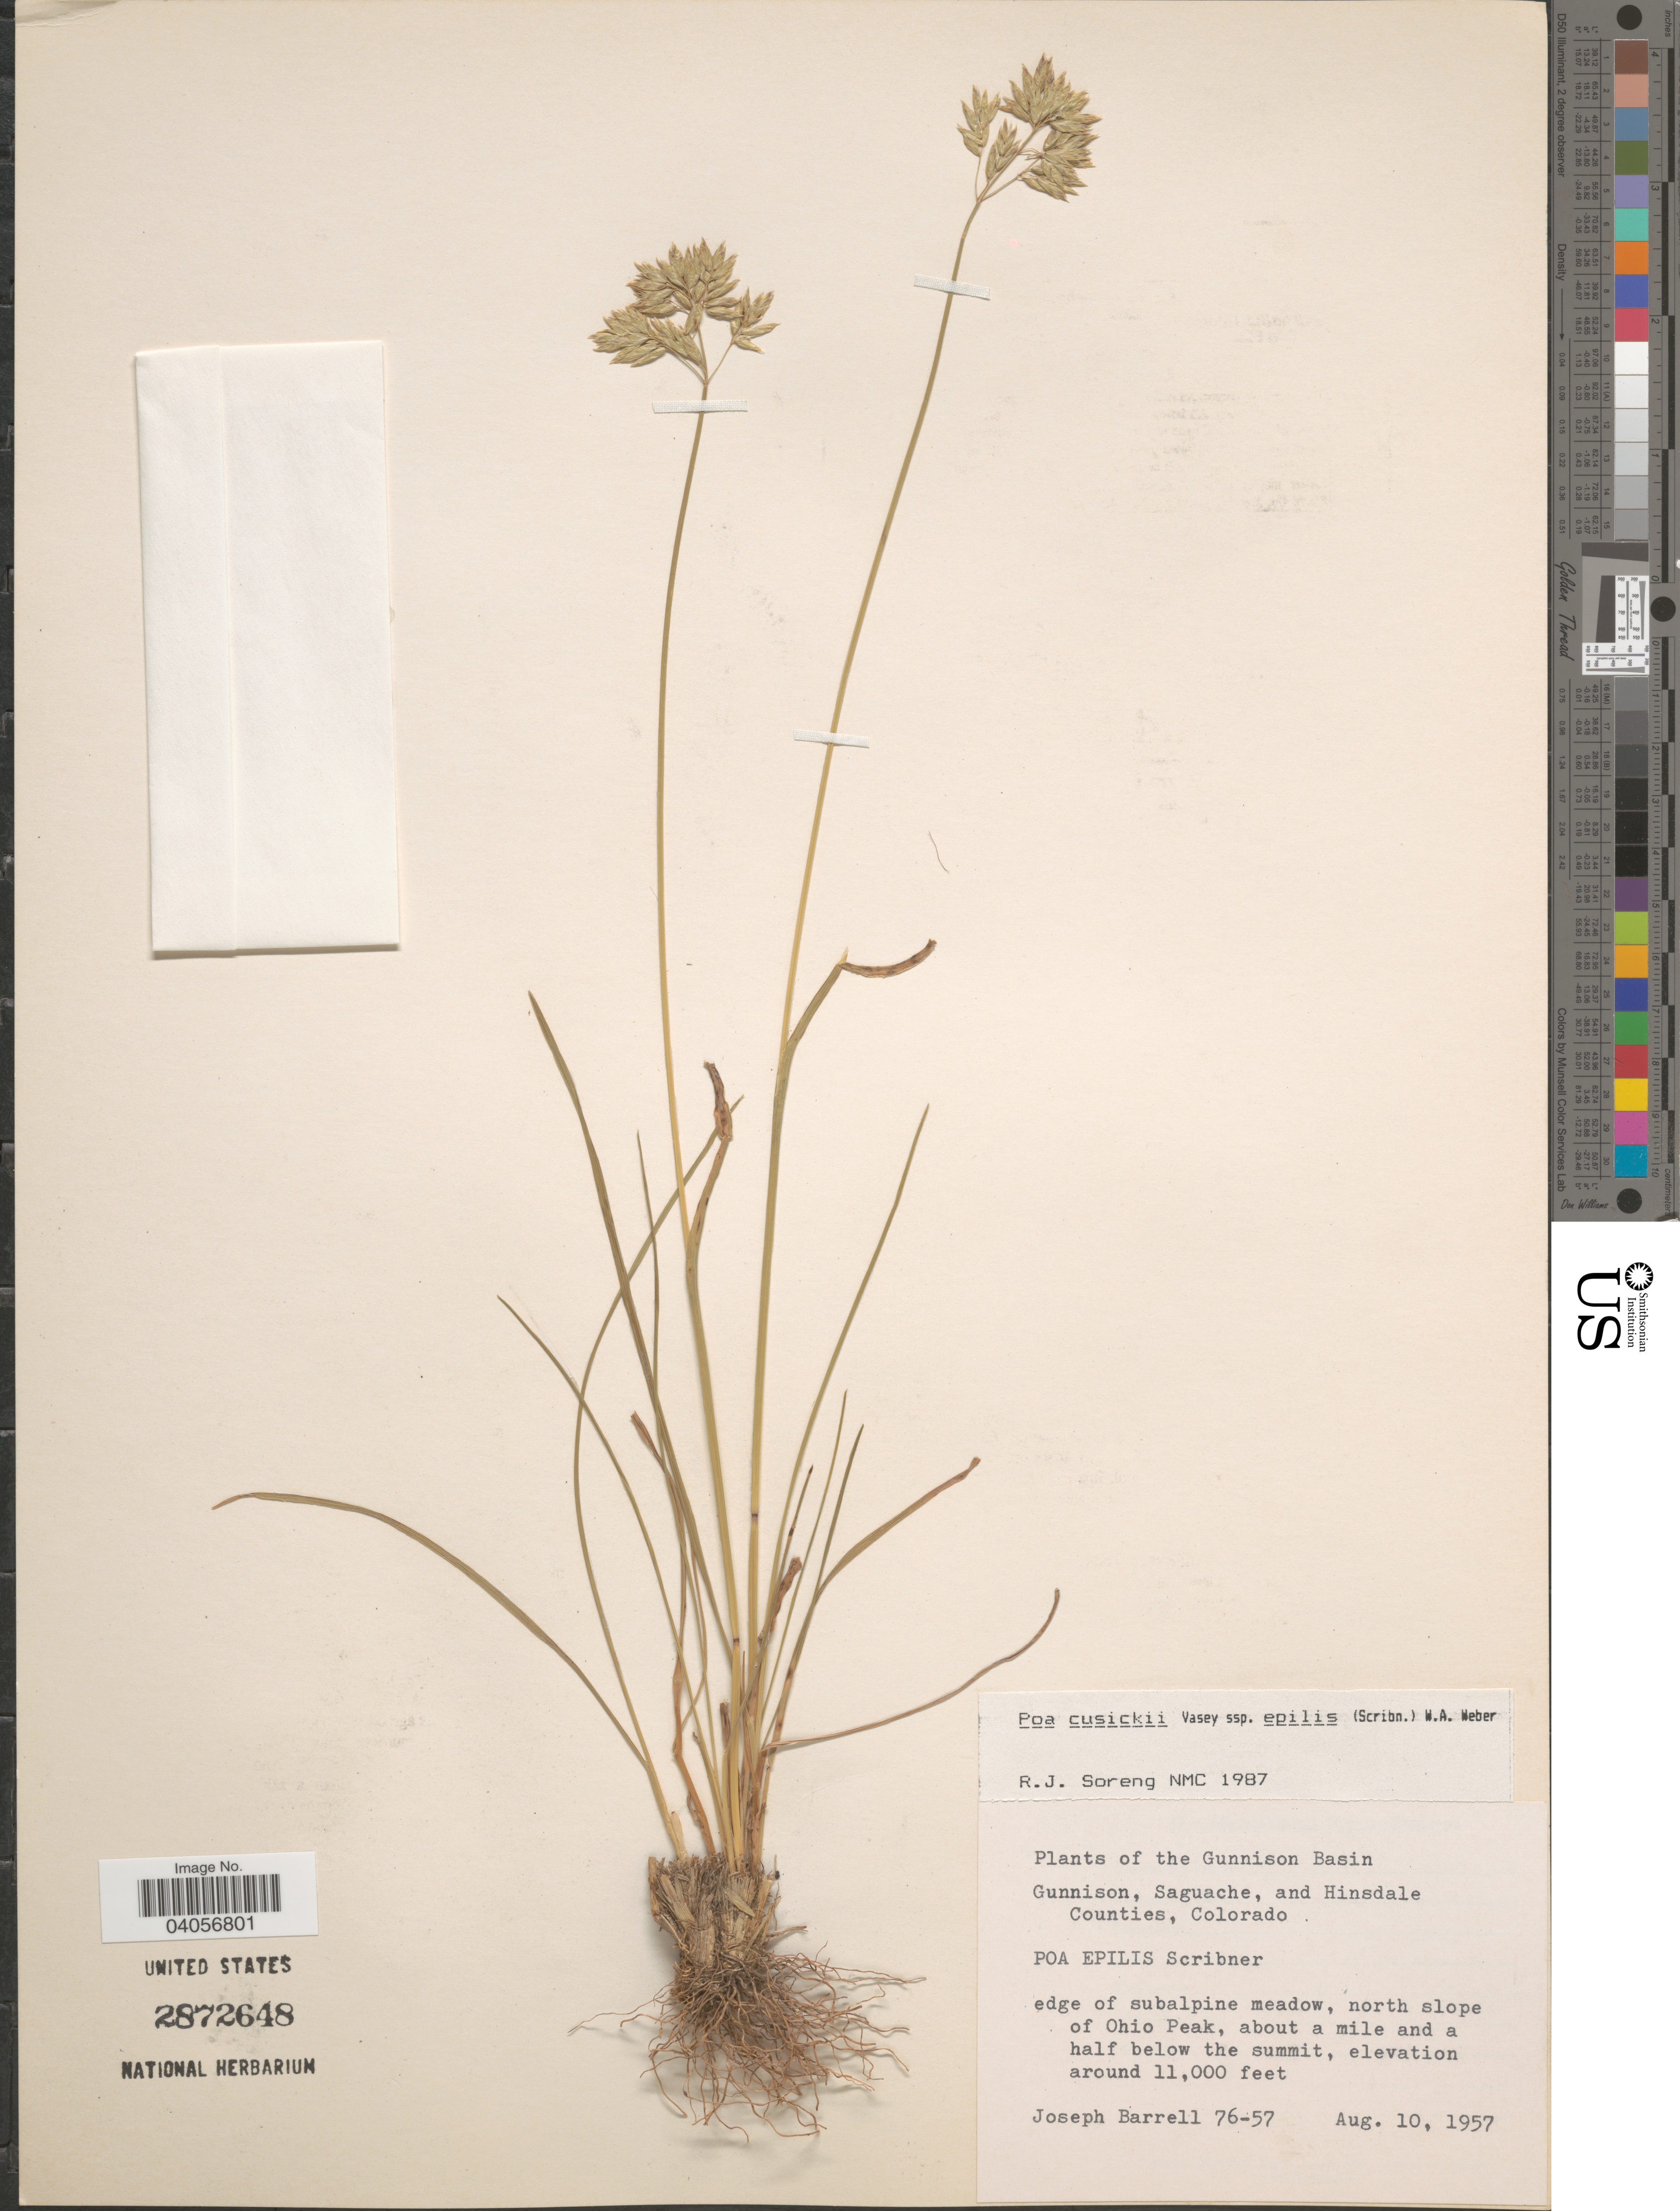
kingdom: Plantae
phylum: Tracheophyta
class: Liliopsida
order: Poales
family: Poaceae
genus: Poa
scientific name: Poa cusickii subsp. epilis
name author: (Scribn.) W.A. Weber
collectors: J. Barrell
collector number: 76-57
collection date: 1957-08-10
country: United States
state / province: Colorado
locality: Gunnison Basin. Gunnison, Saguache, and Hinsdale Counties. Edge of subalpine meadow, north slope of Ohio Peak, about a mile and a half below the summit.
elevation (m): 3353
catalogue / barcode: US 2872648